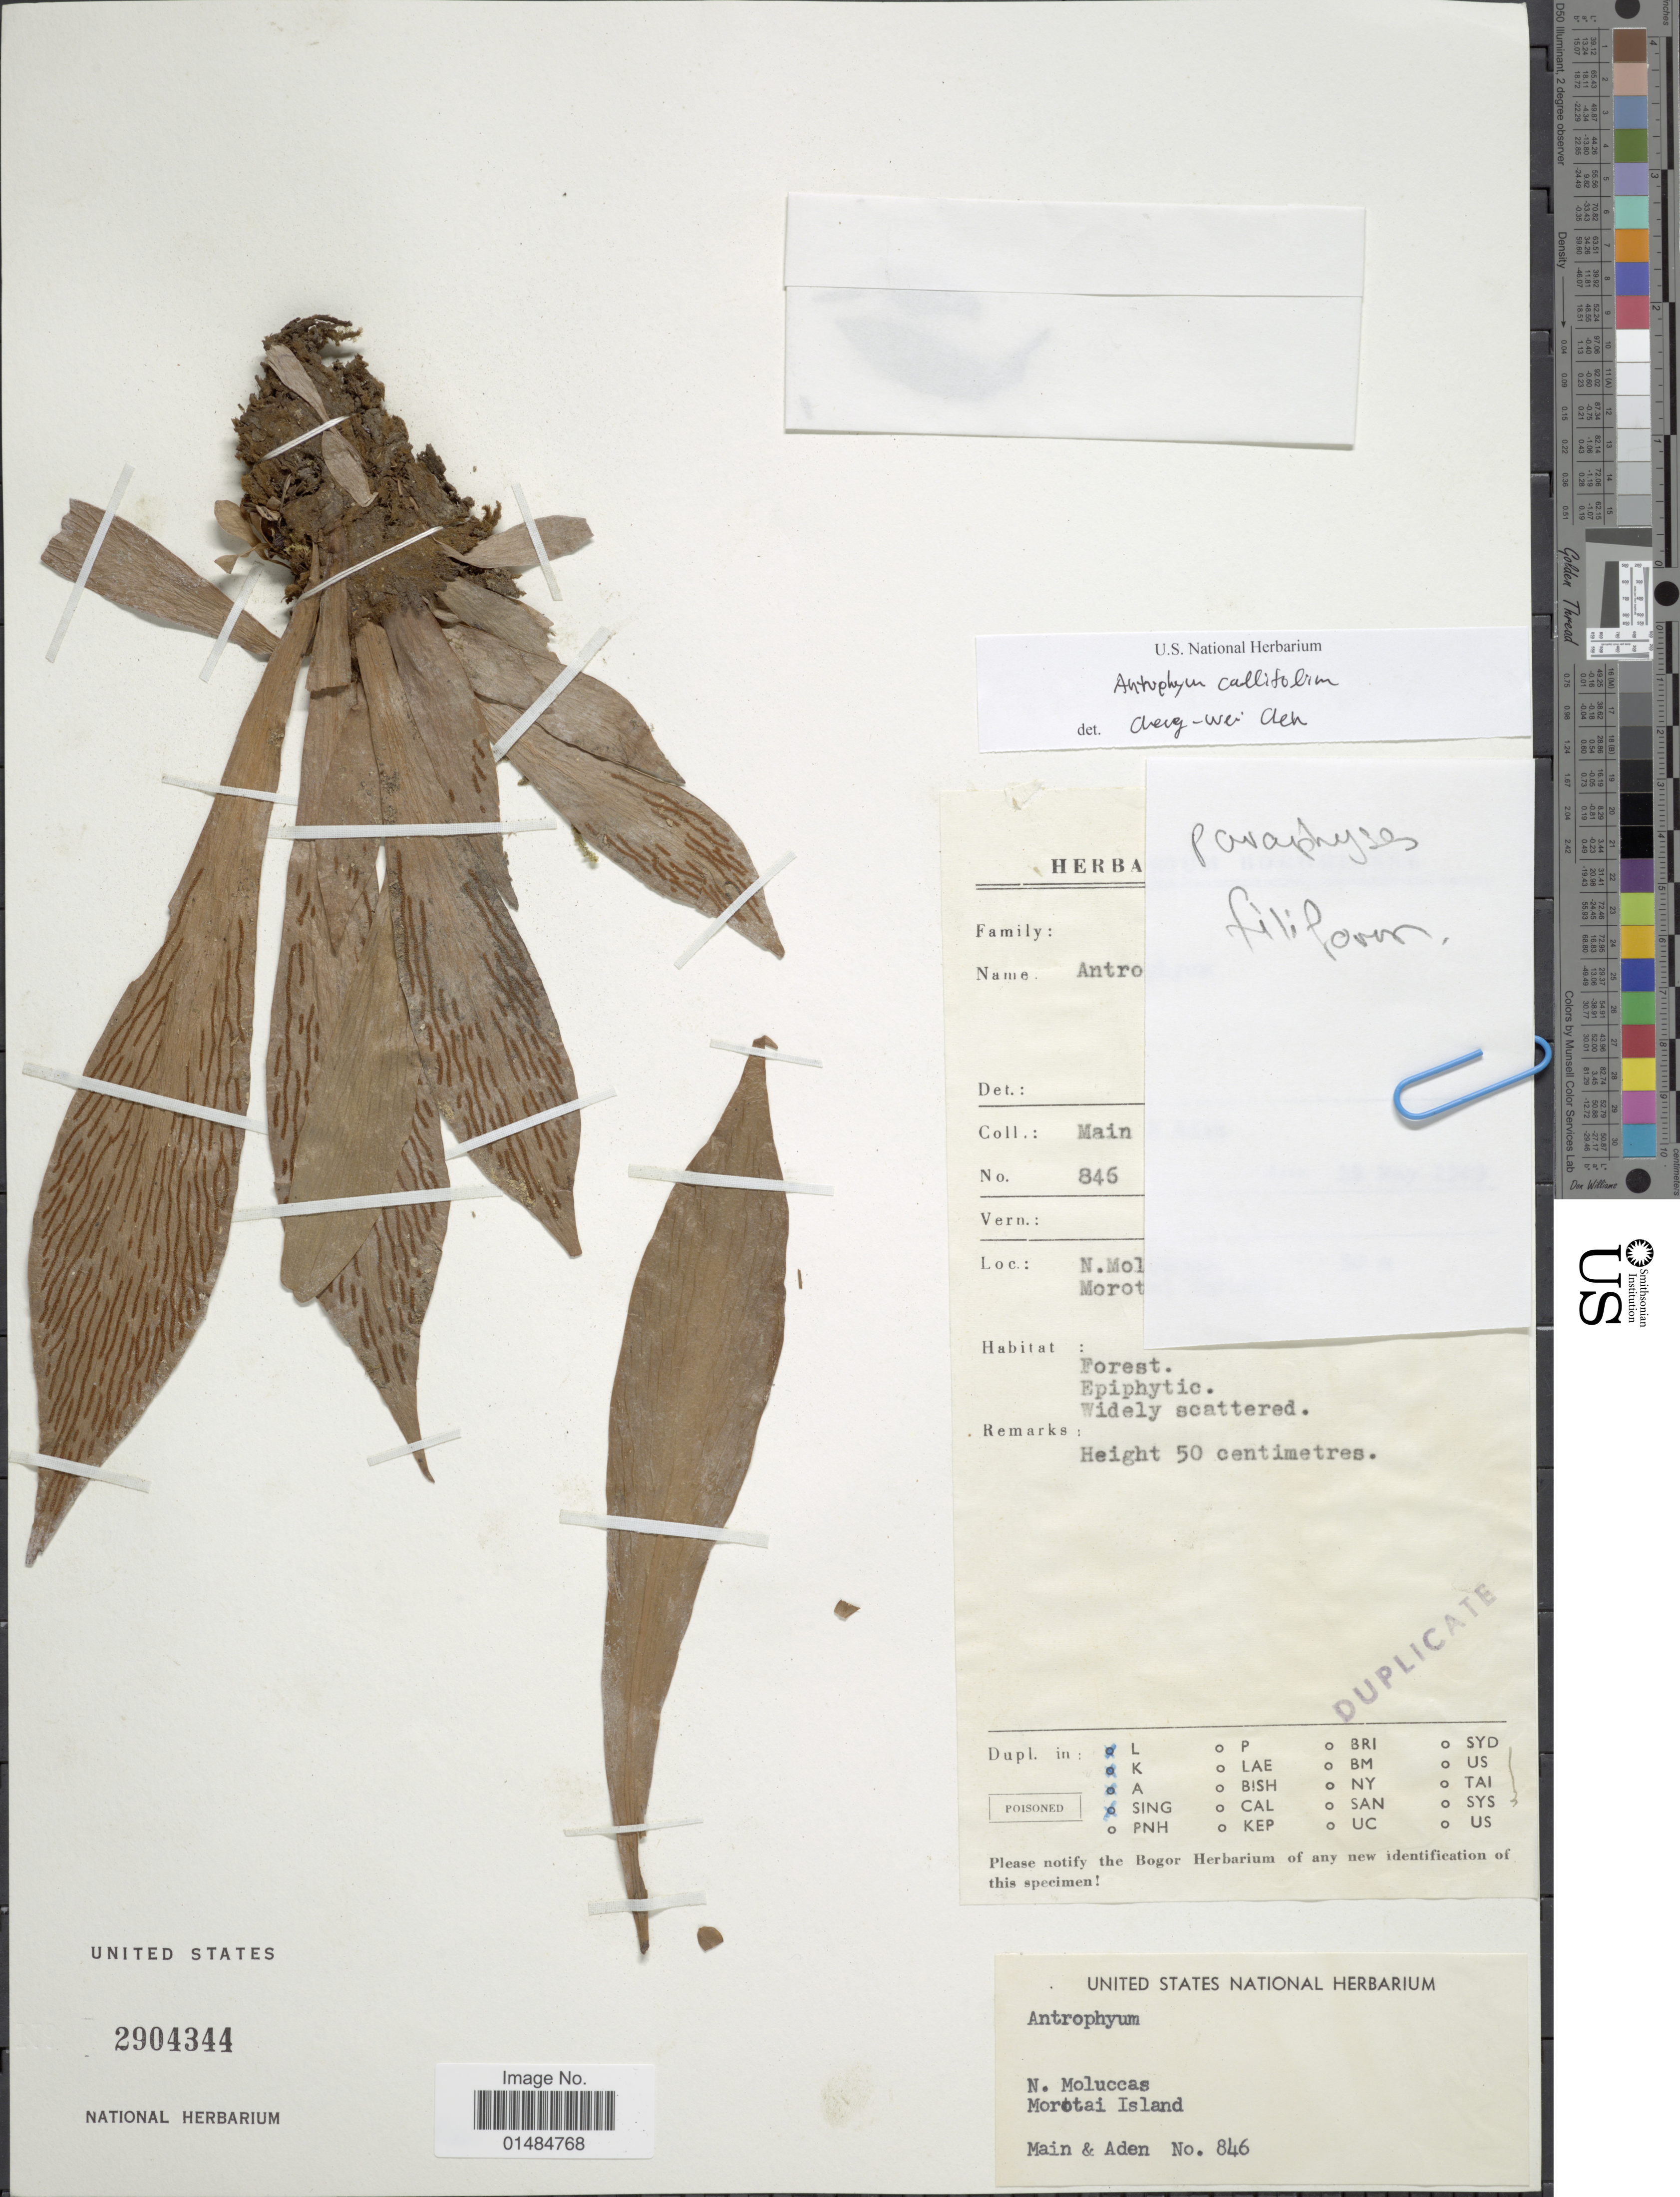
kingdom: Plantae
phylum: Tracheophyta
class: Polypodiopsida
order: Polypodiales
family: Pteridaceae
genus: Antrophyum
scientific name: Antrophyum callifolium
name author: Blume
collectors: -. Main & -- Aden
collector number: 846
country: Indonesia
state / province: Maluku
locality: N. Moluccas. Moretai Island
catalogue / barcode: US 2904344